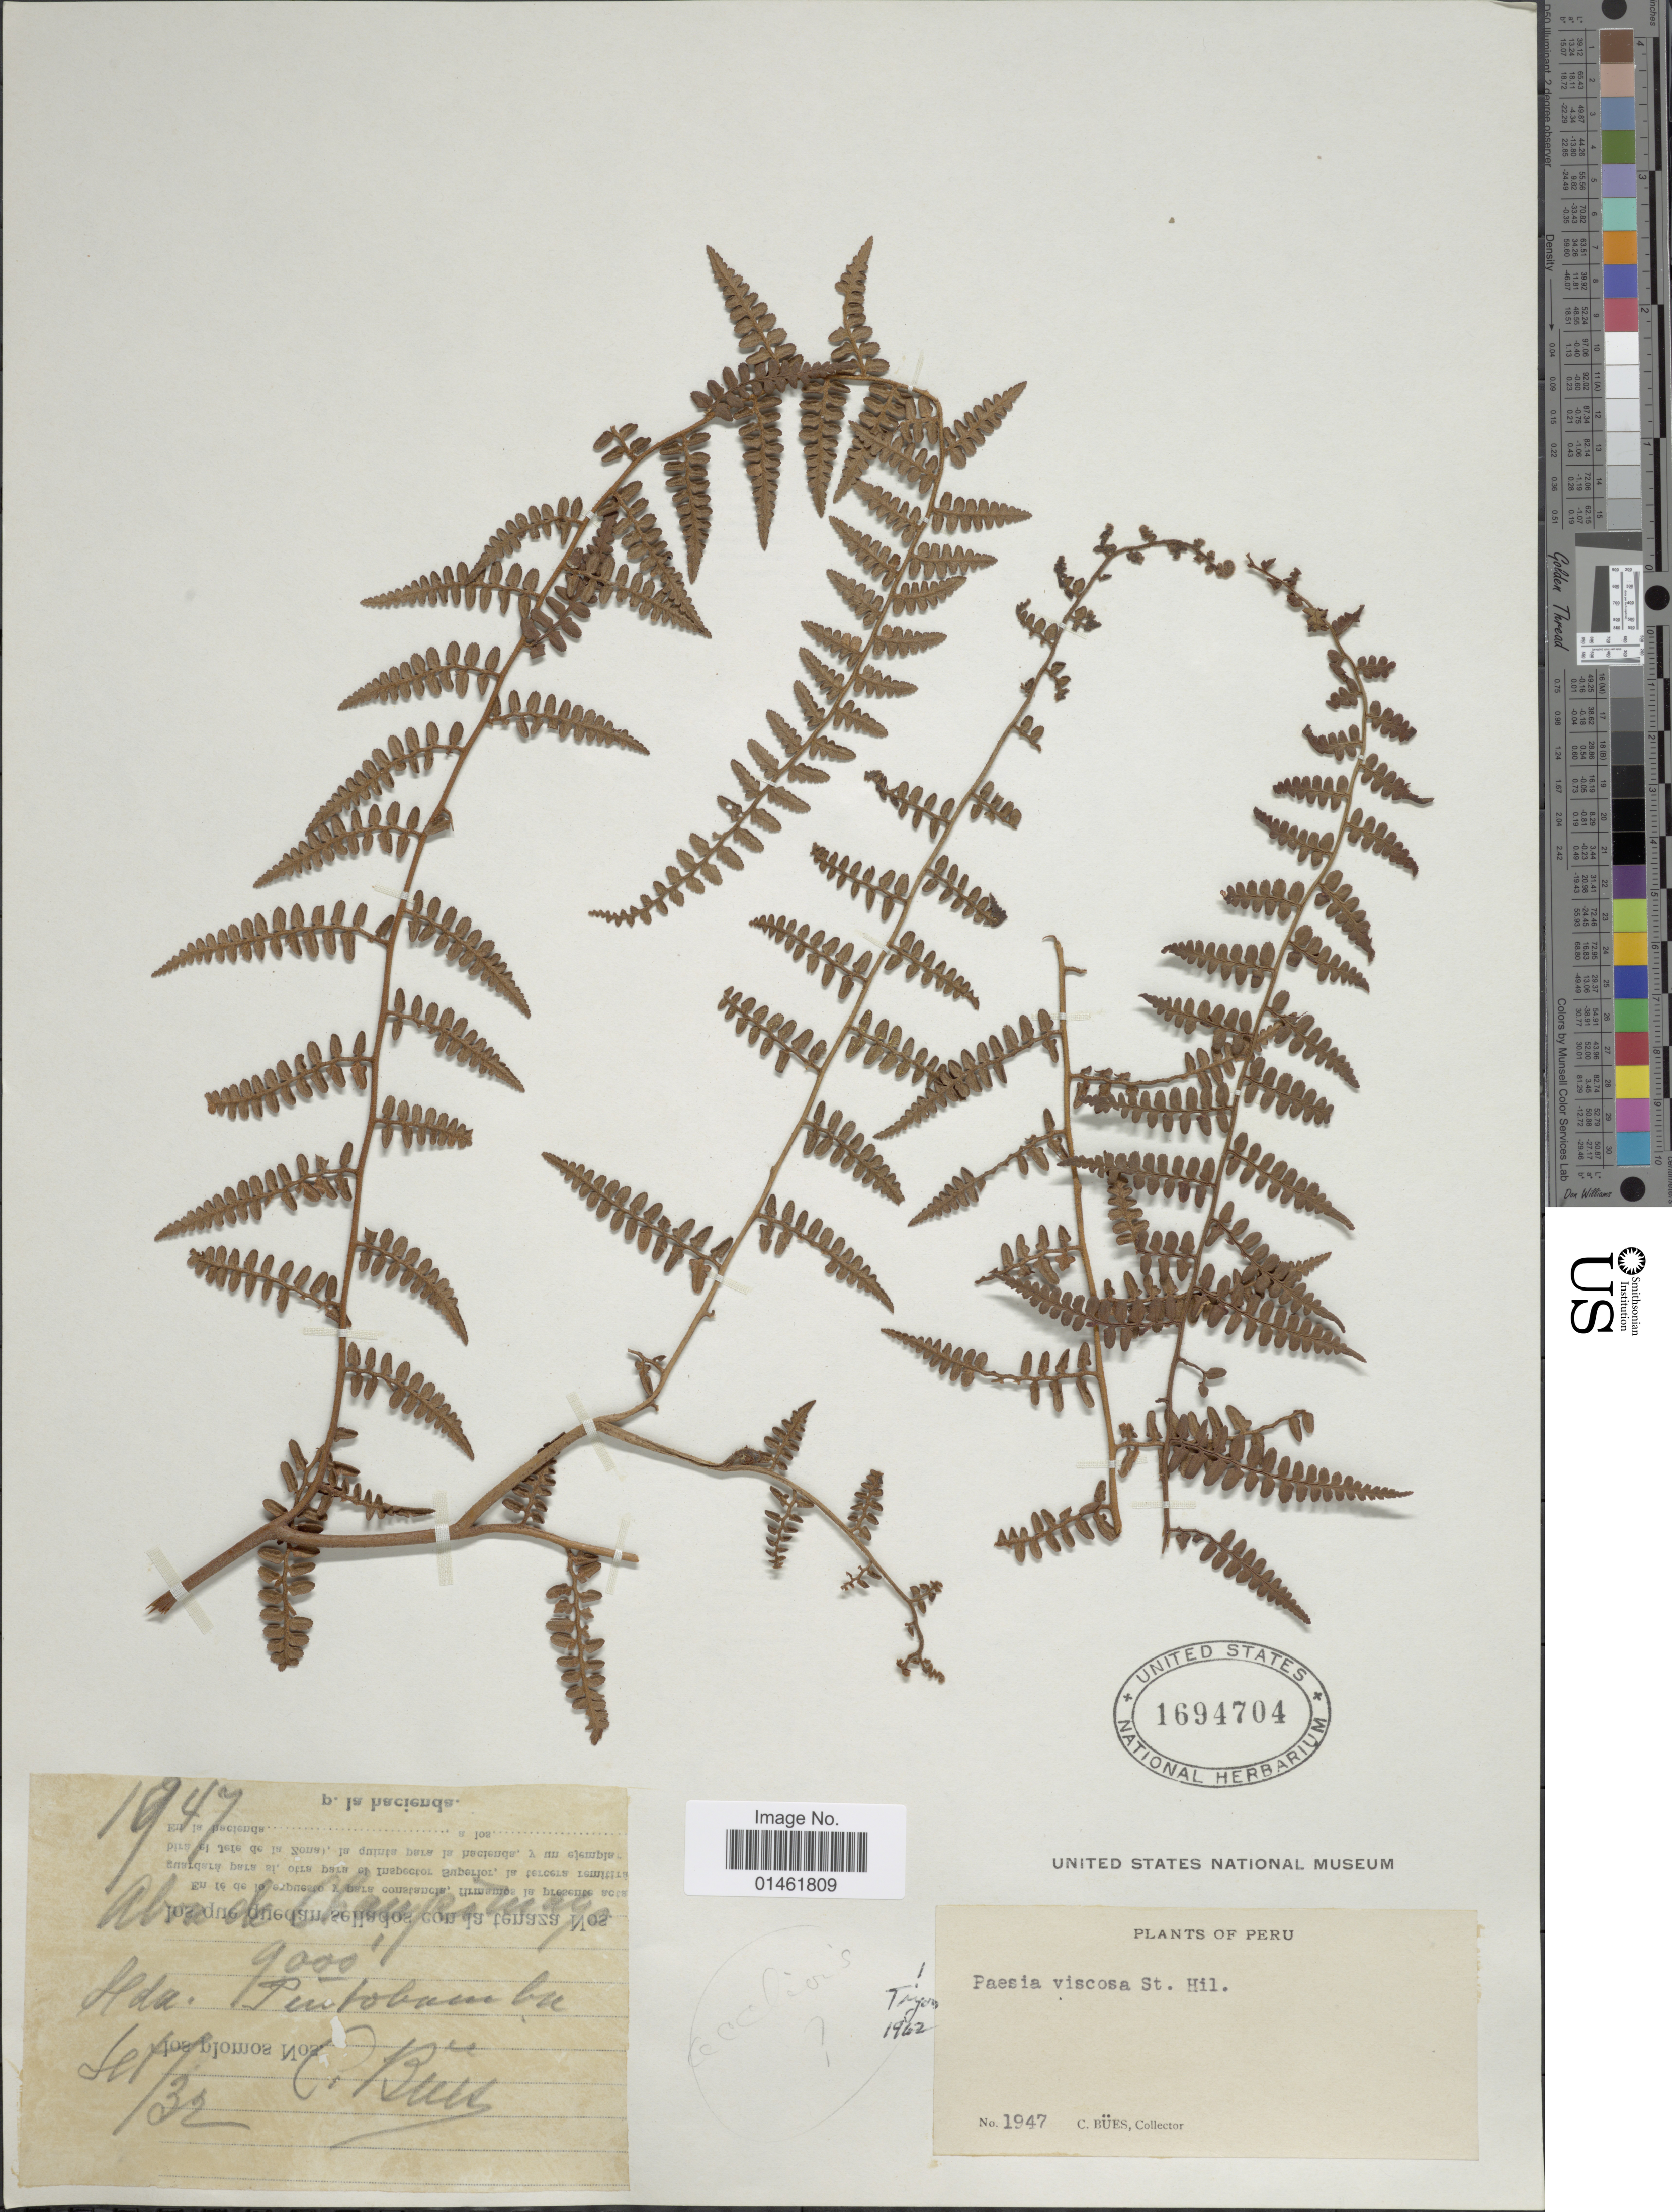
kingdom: Plantae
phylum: Tracheophyta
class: Polypodiopsida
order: Polypodiales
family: Dennstaedtiaceae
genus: Paesia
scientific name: Paesia glandulosa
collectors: C. Bues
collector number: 1947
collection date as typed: Transcribed d/m/y: /10/32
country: Peru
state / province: Cusco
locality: Abra de Chaupimayo, Hda. Pintobamba.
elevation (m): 2743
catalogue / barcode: US 1694704